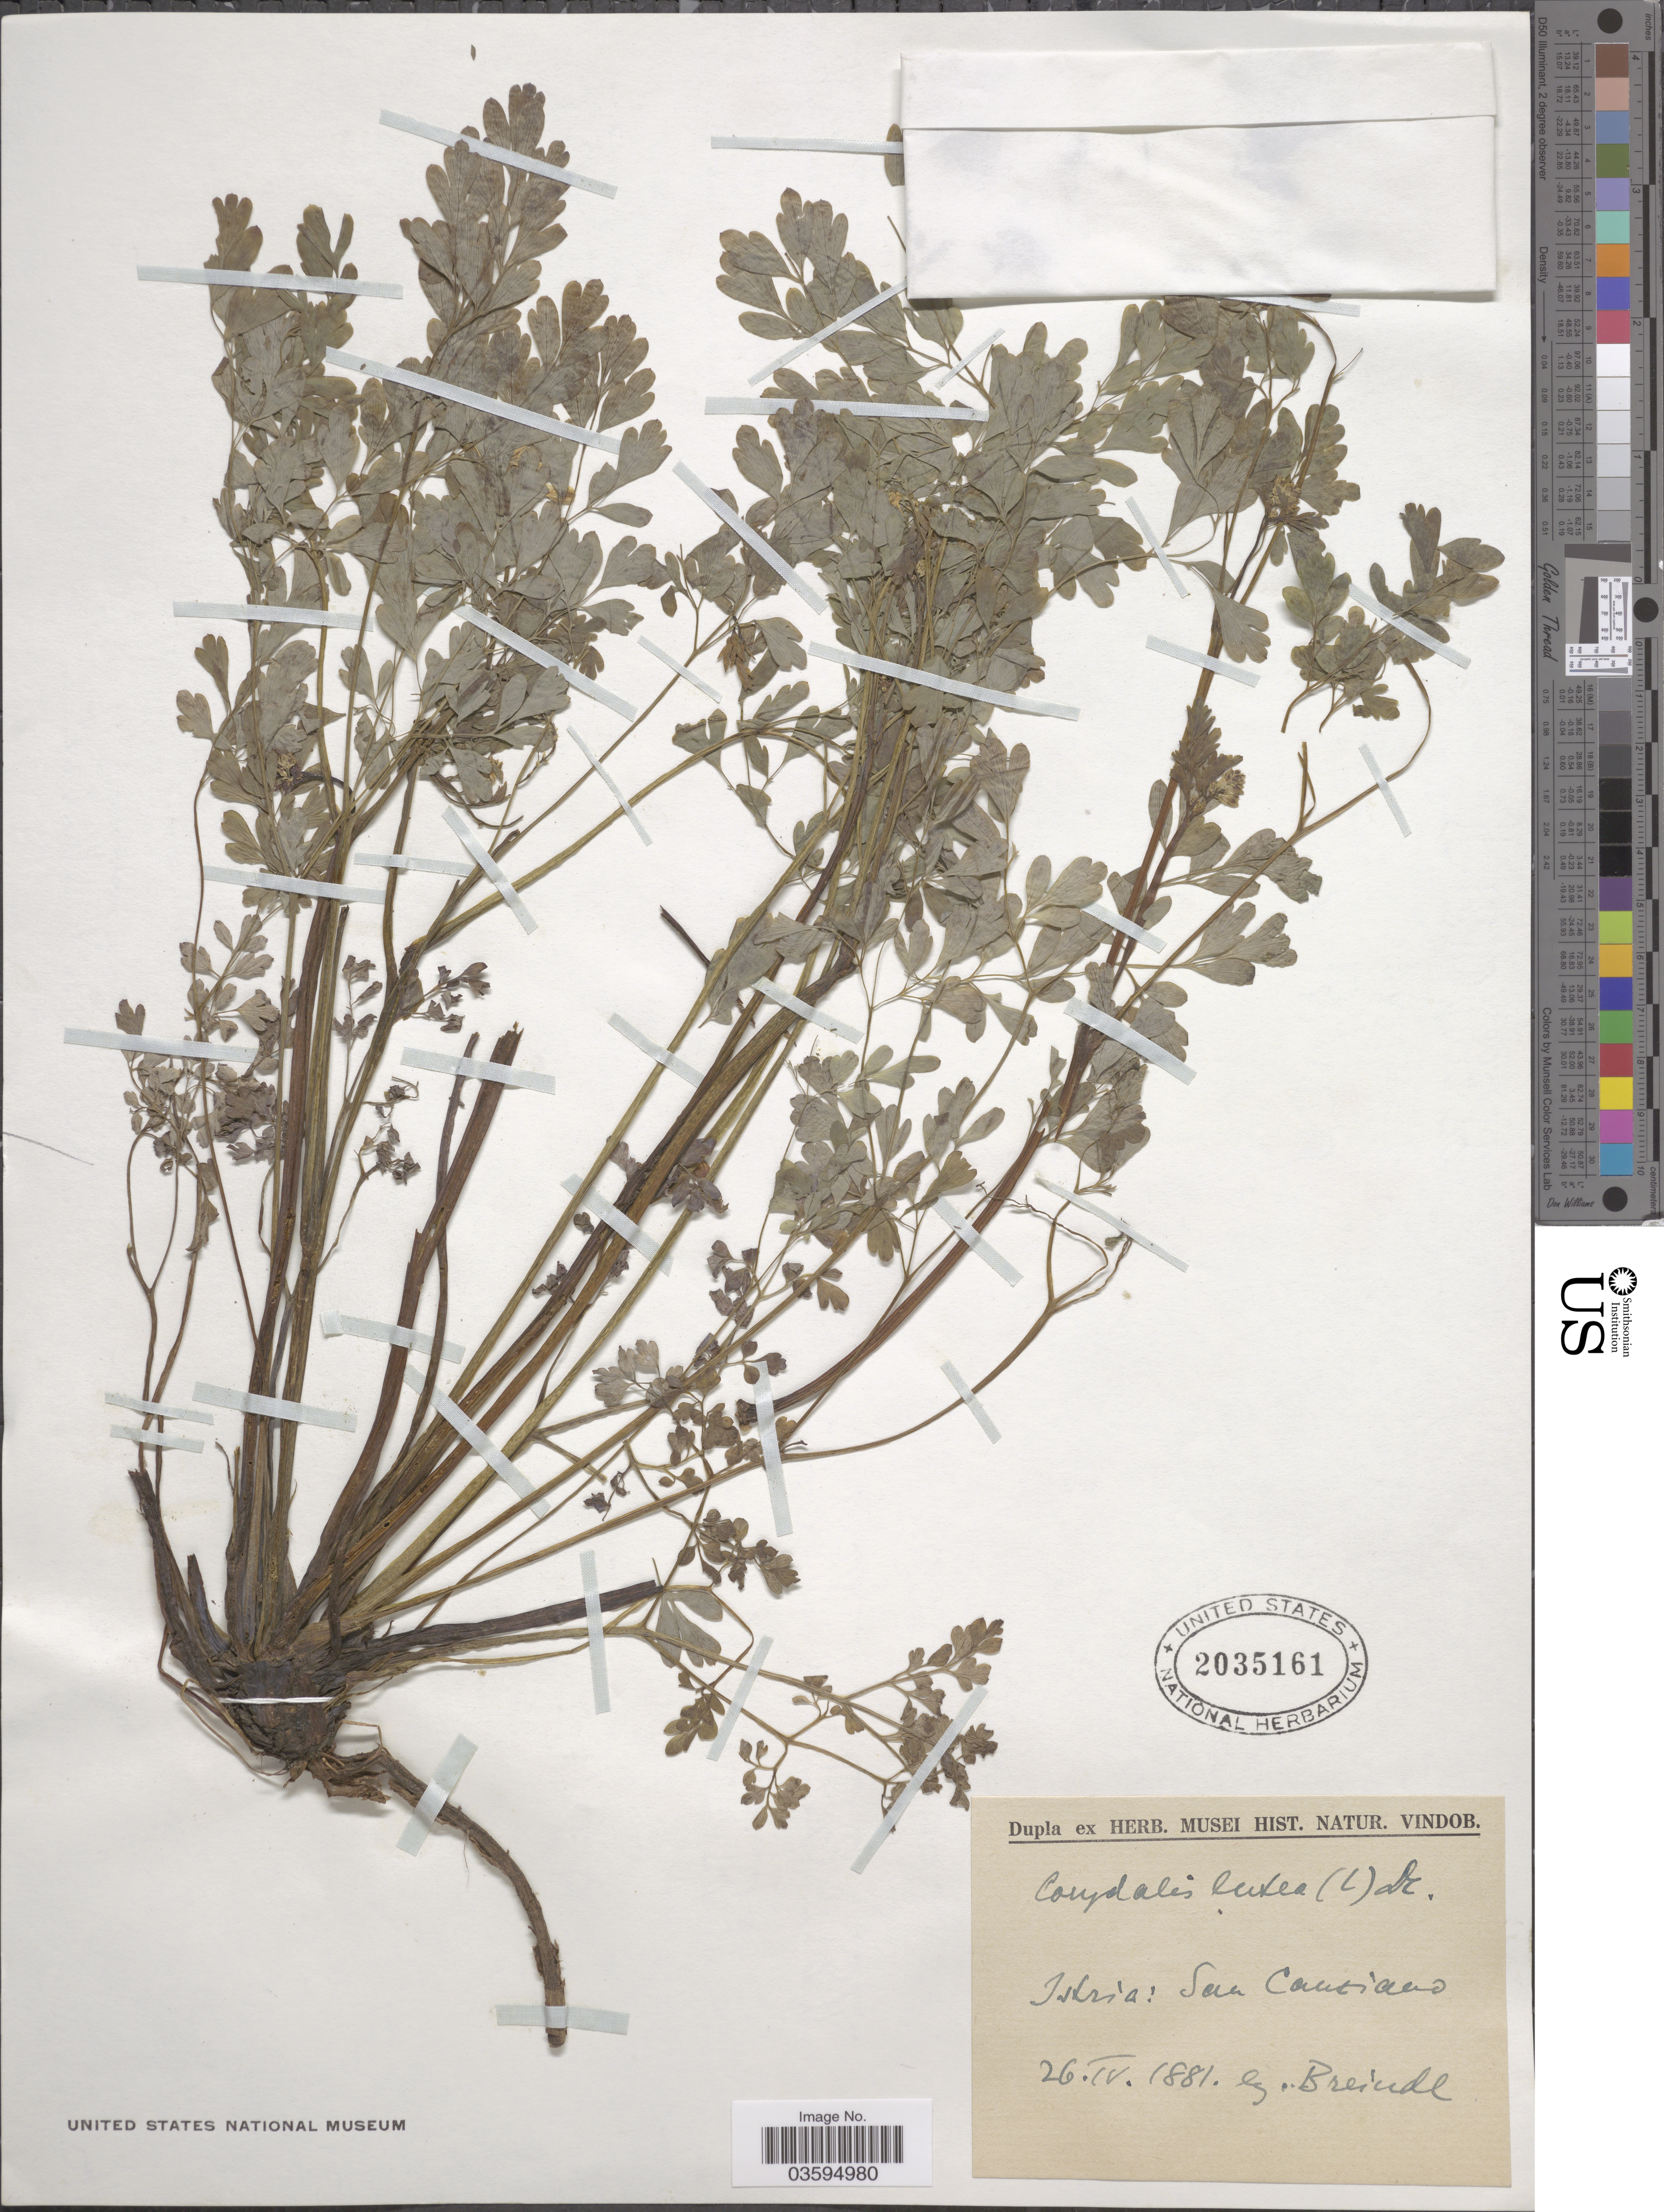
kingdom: Plantae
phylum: Tracheophyta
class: Magnoliopsida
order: Ranunculales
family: Papaveraceae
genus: Pseudofumaria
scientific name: Pseudofumaria lutea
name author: (L.) Borkh.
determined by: Strong, M. T., (US), Smithsonian Institution - National Museum of Natural History (UNITED STATES)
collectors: Breindl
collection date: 1881-04-26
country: Croatia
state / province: Istria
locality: San Canciano.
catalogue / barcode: US 2035161